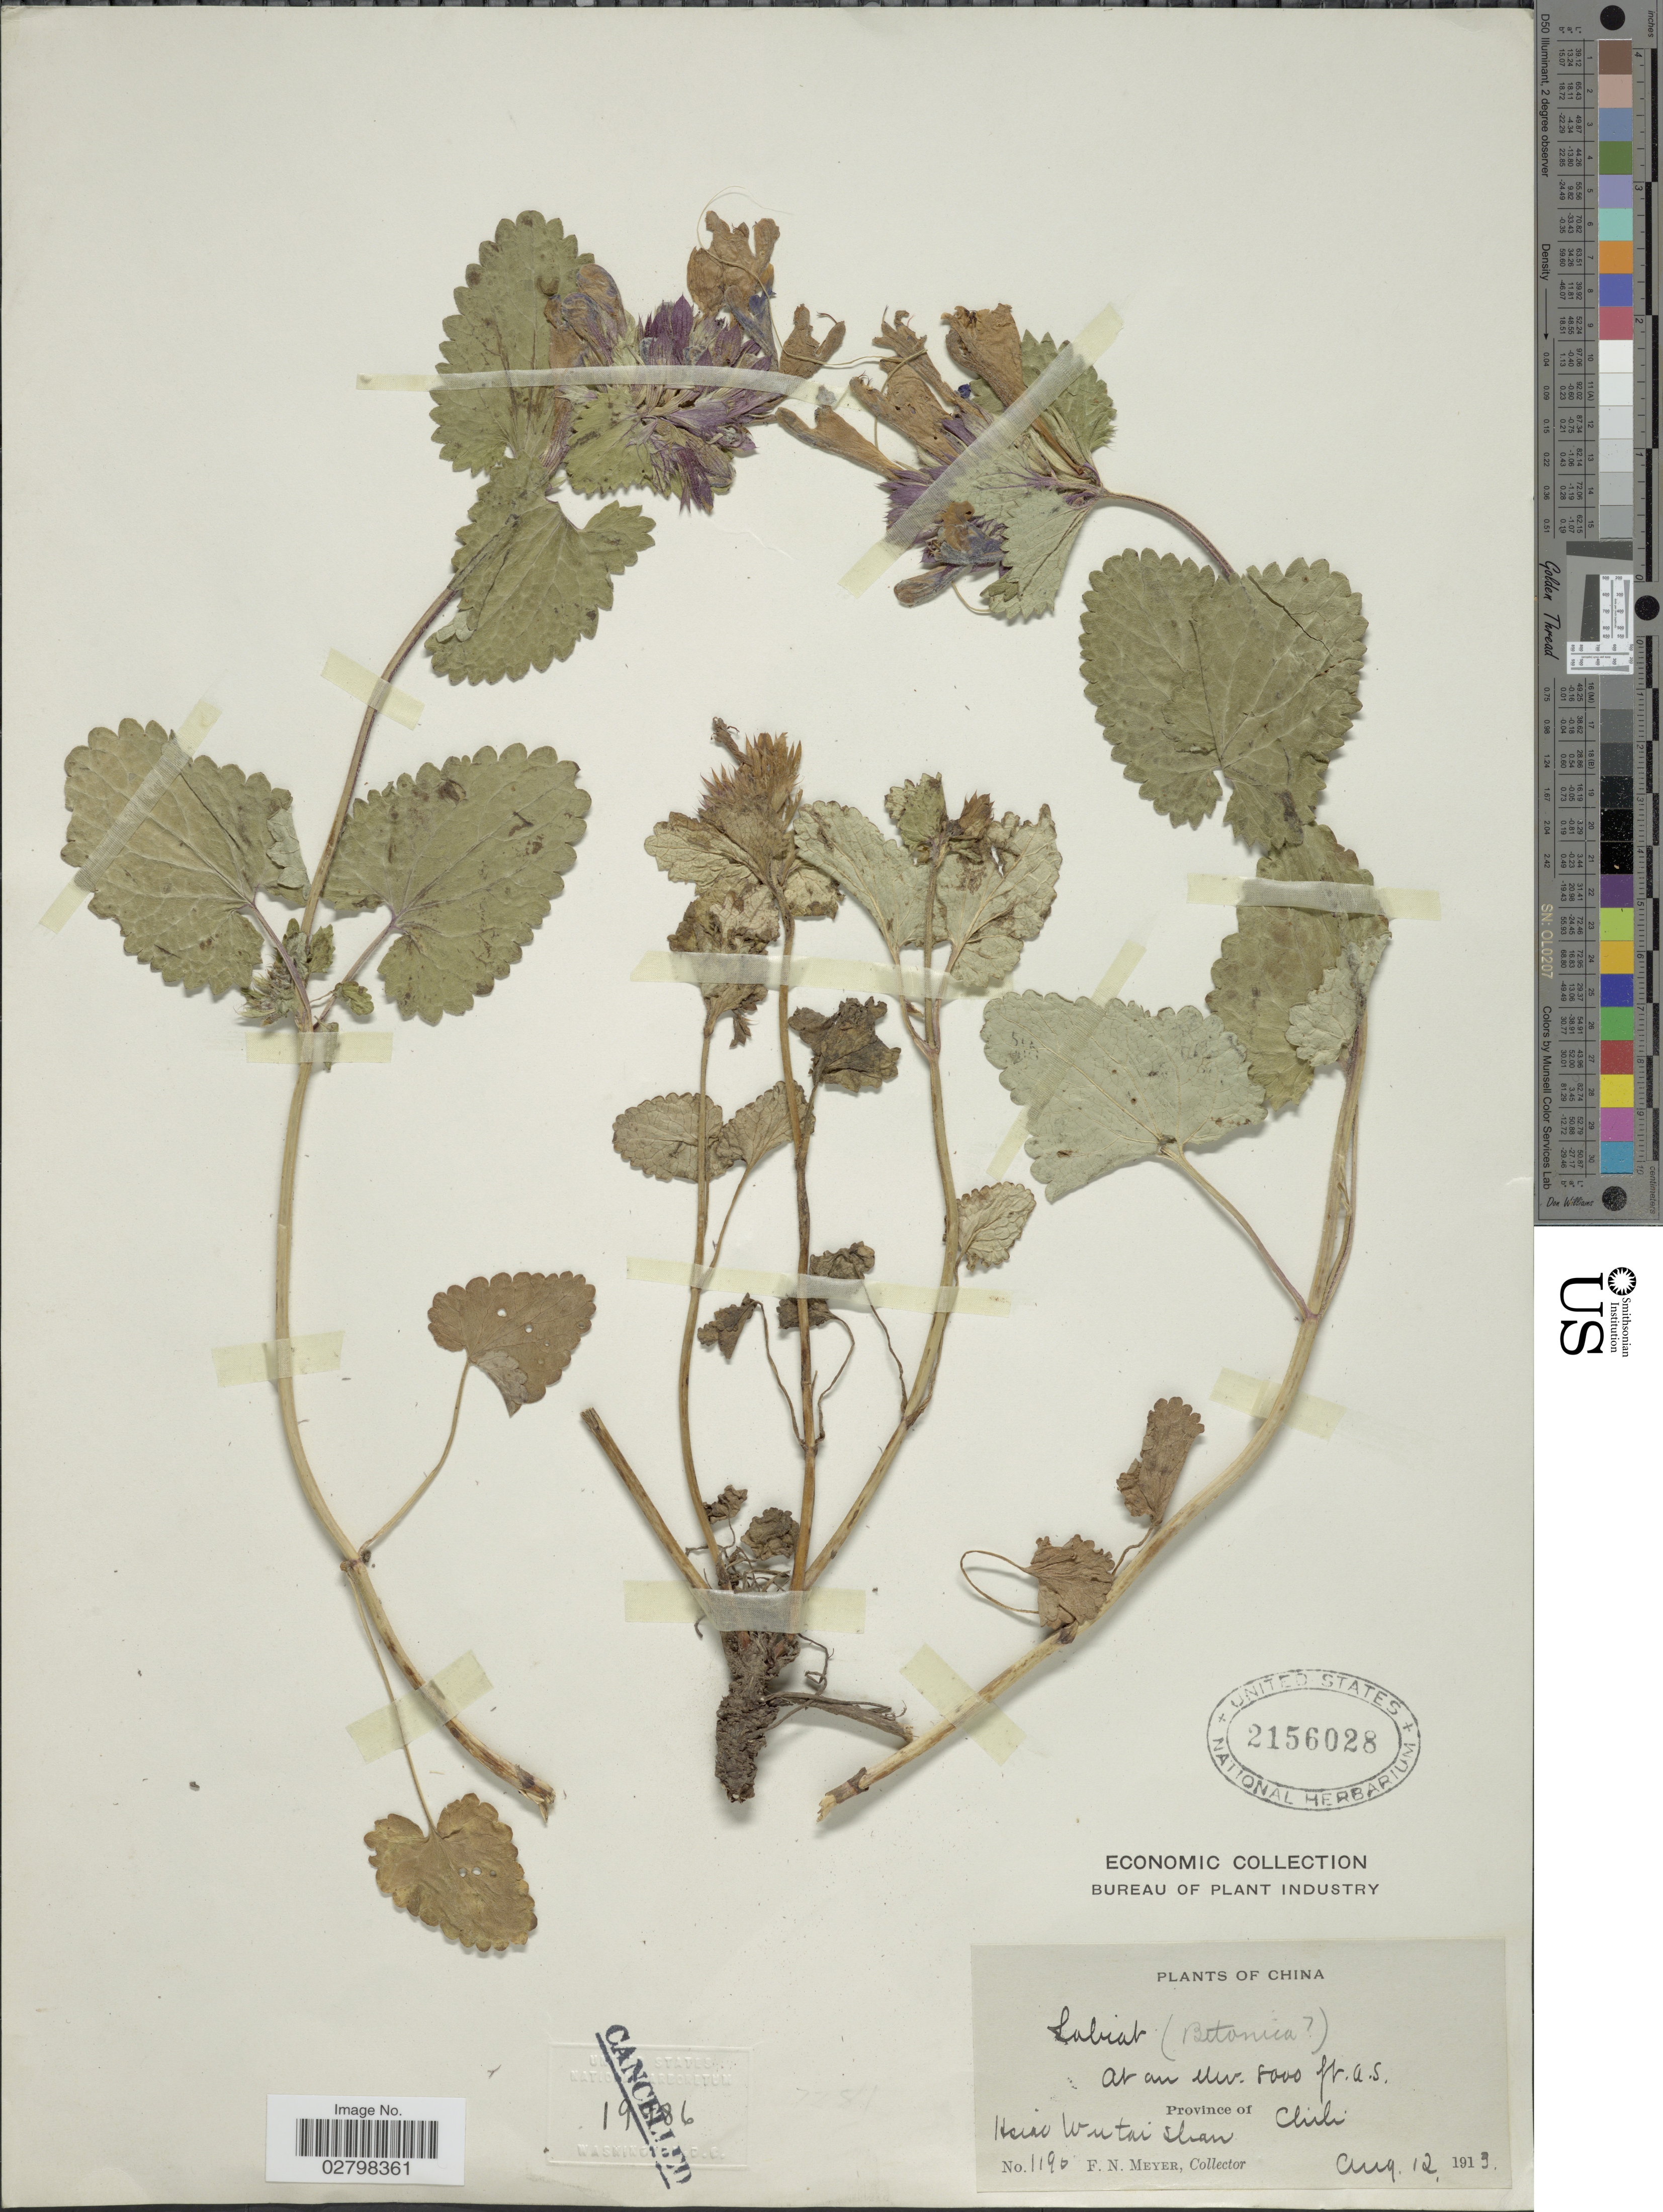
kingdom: Plantae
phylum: Tracheophyta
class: Magnoliopsida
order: Lamiales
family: Lamiaceae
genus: Stachys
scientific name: Stachys sp.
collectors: F. N. Meyer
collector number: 1190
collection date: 1913-08-12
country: China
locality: Province of Chili. Hsiao Wu tai Shan.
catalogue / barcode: US 2156028